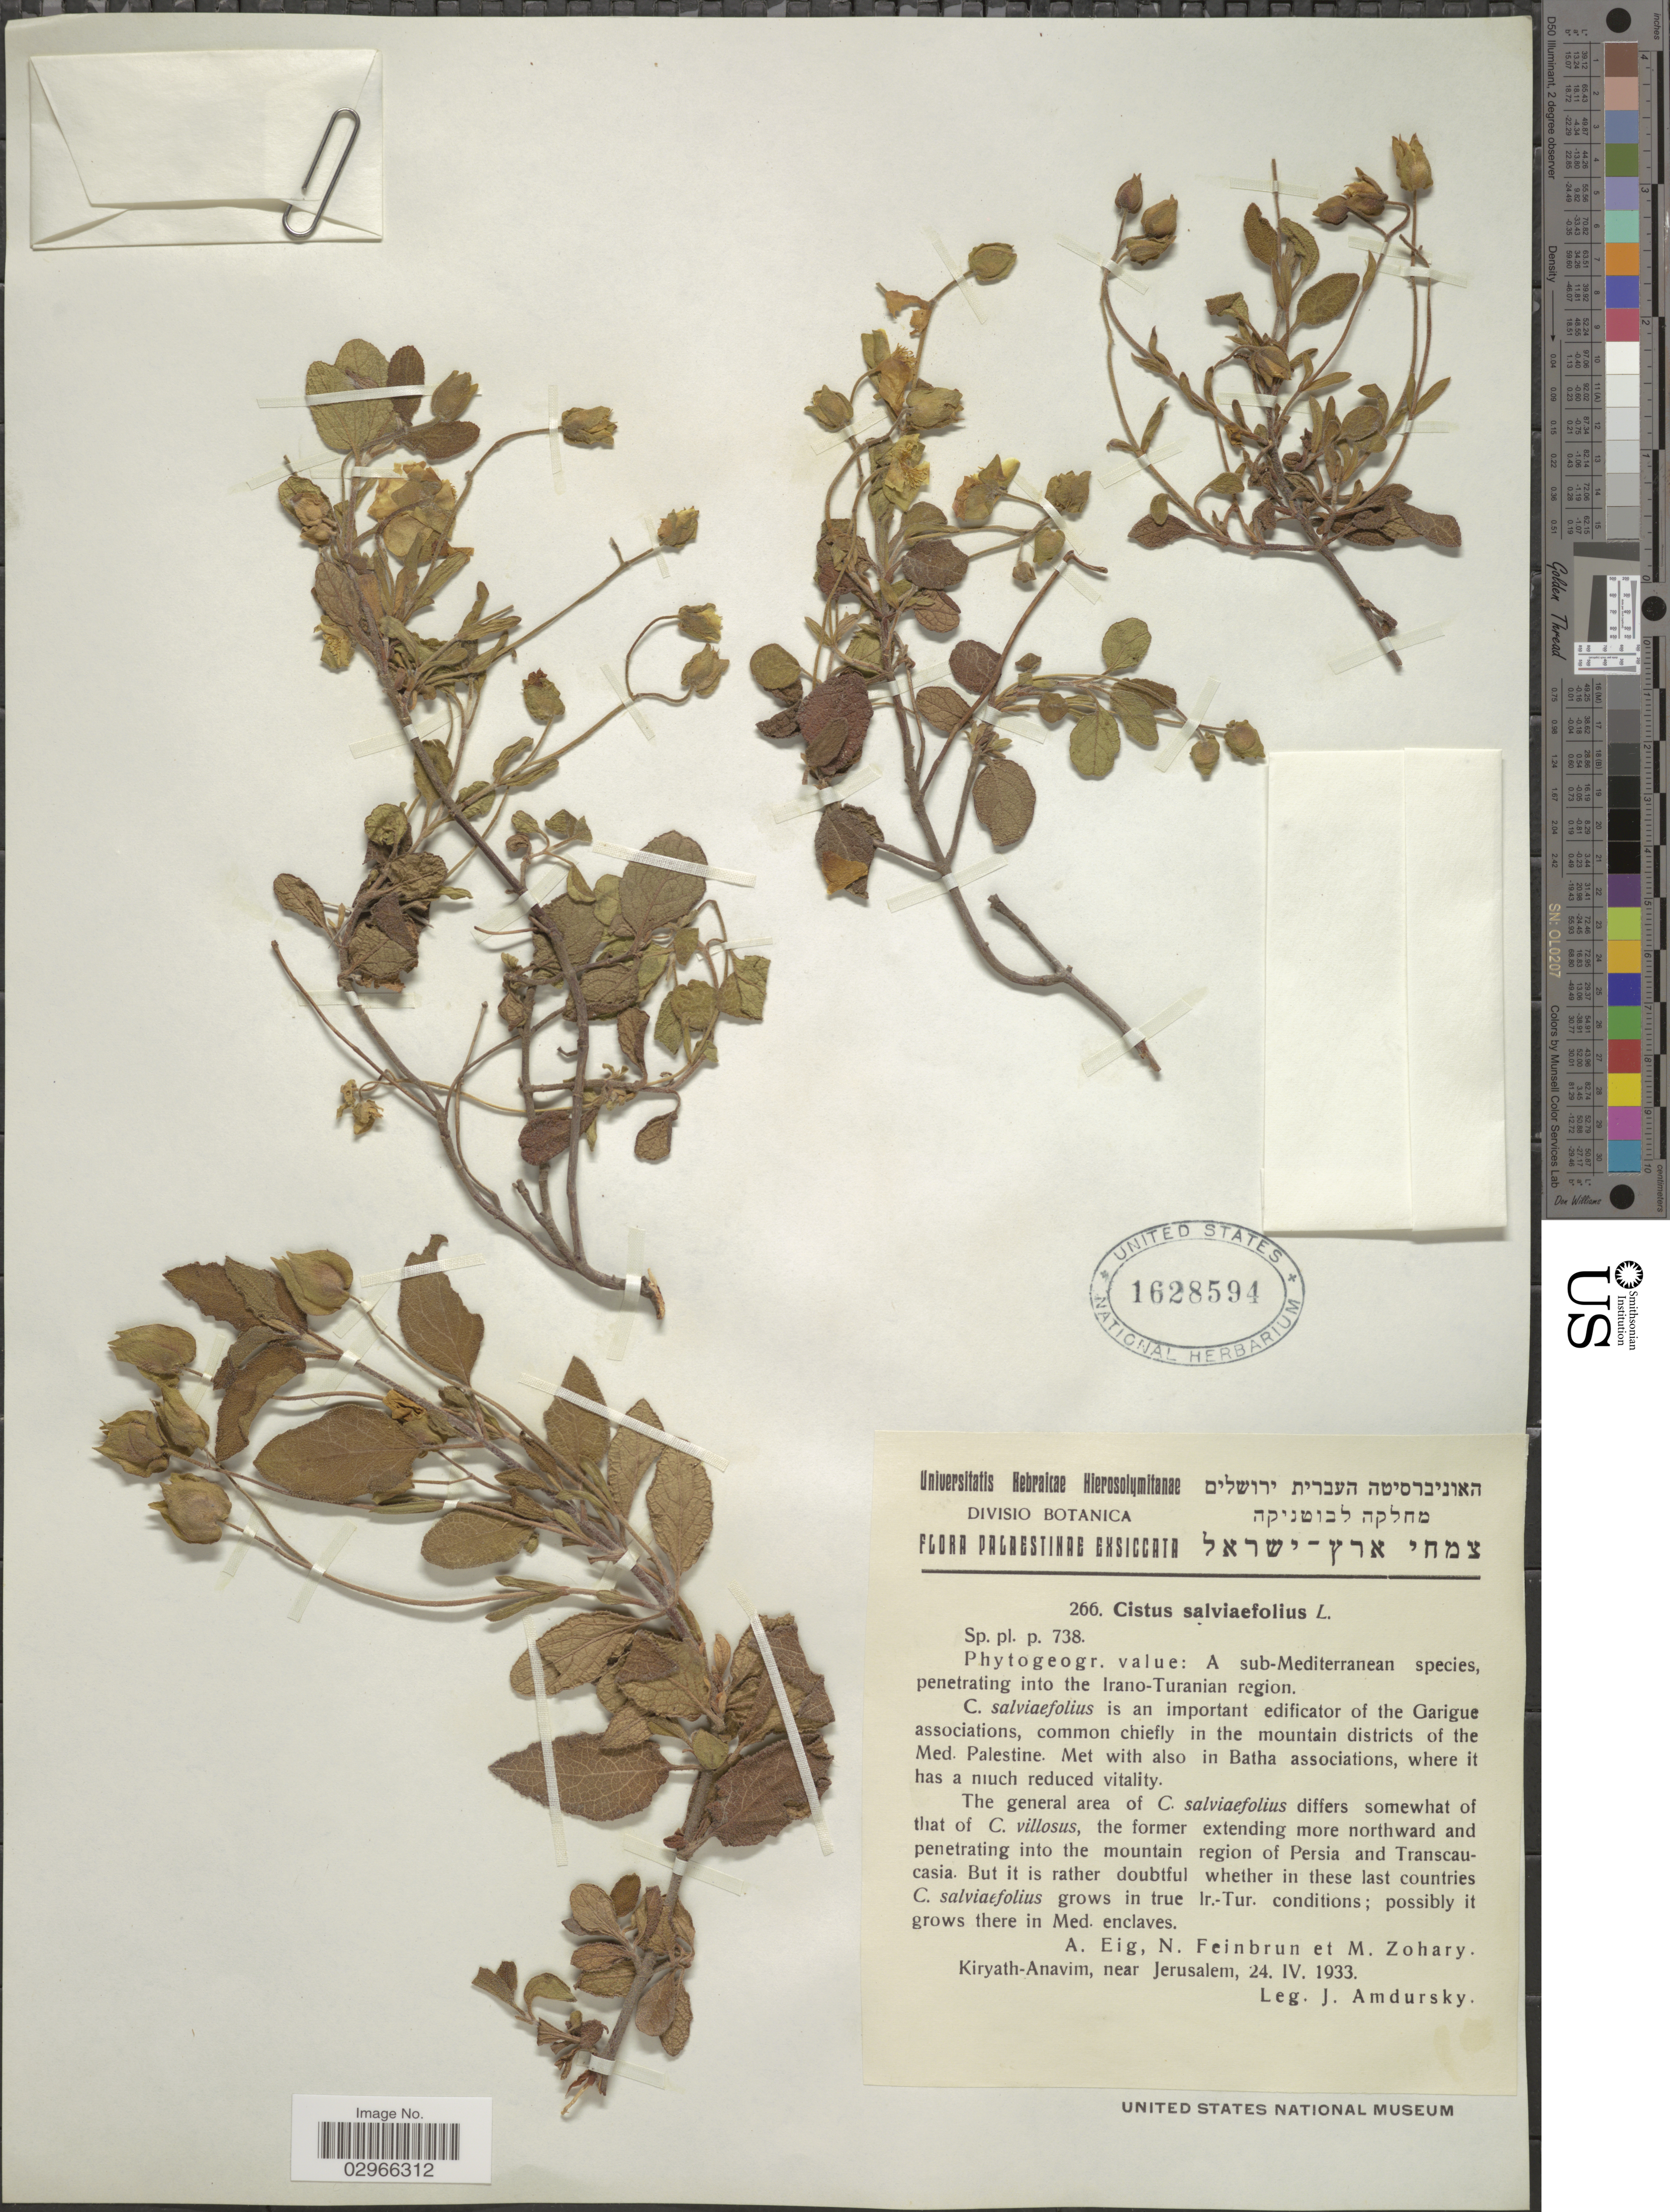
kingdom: Plantae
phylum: Tracheophyta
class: Magnoliopsida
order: Malvales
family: Cistaceae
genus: Cistus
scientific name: Cistus salviifolius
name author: L.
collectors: I. Amdursky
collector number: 266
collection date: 1933-04-24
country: Israel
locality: Palaestinae. Kiryath-Anavim, near Jerusalem.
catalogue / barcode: US 1628594